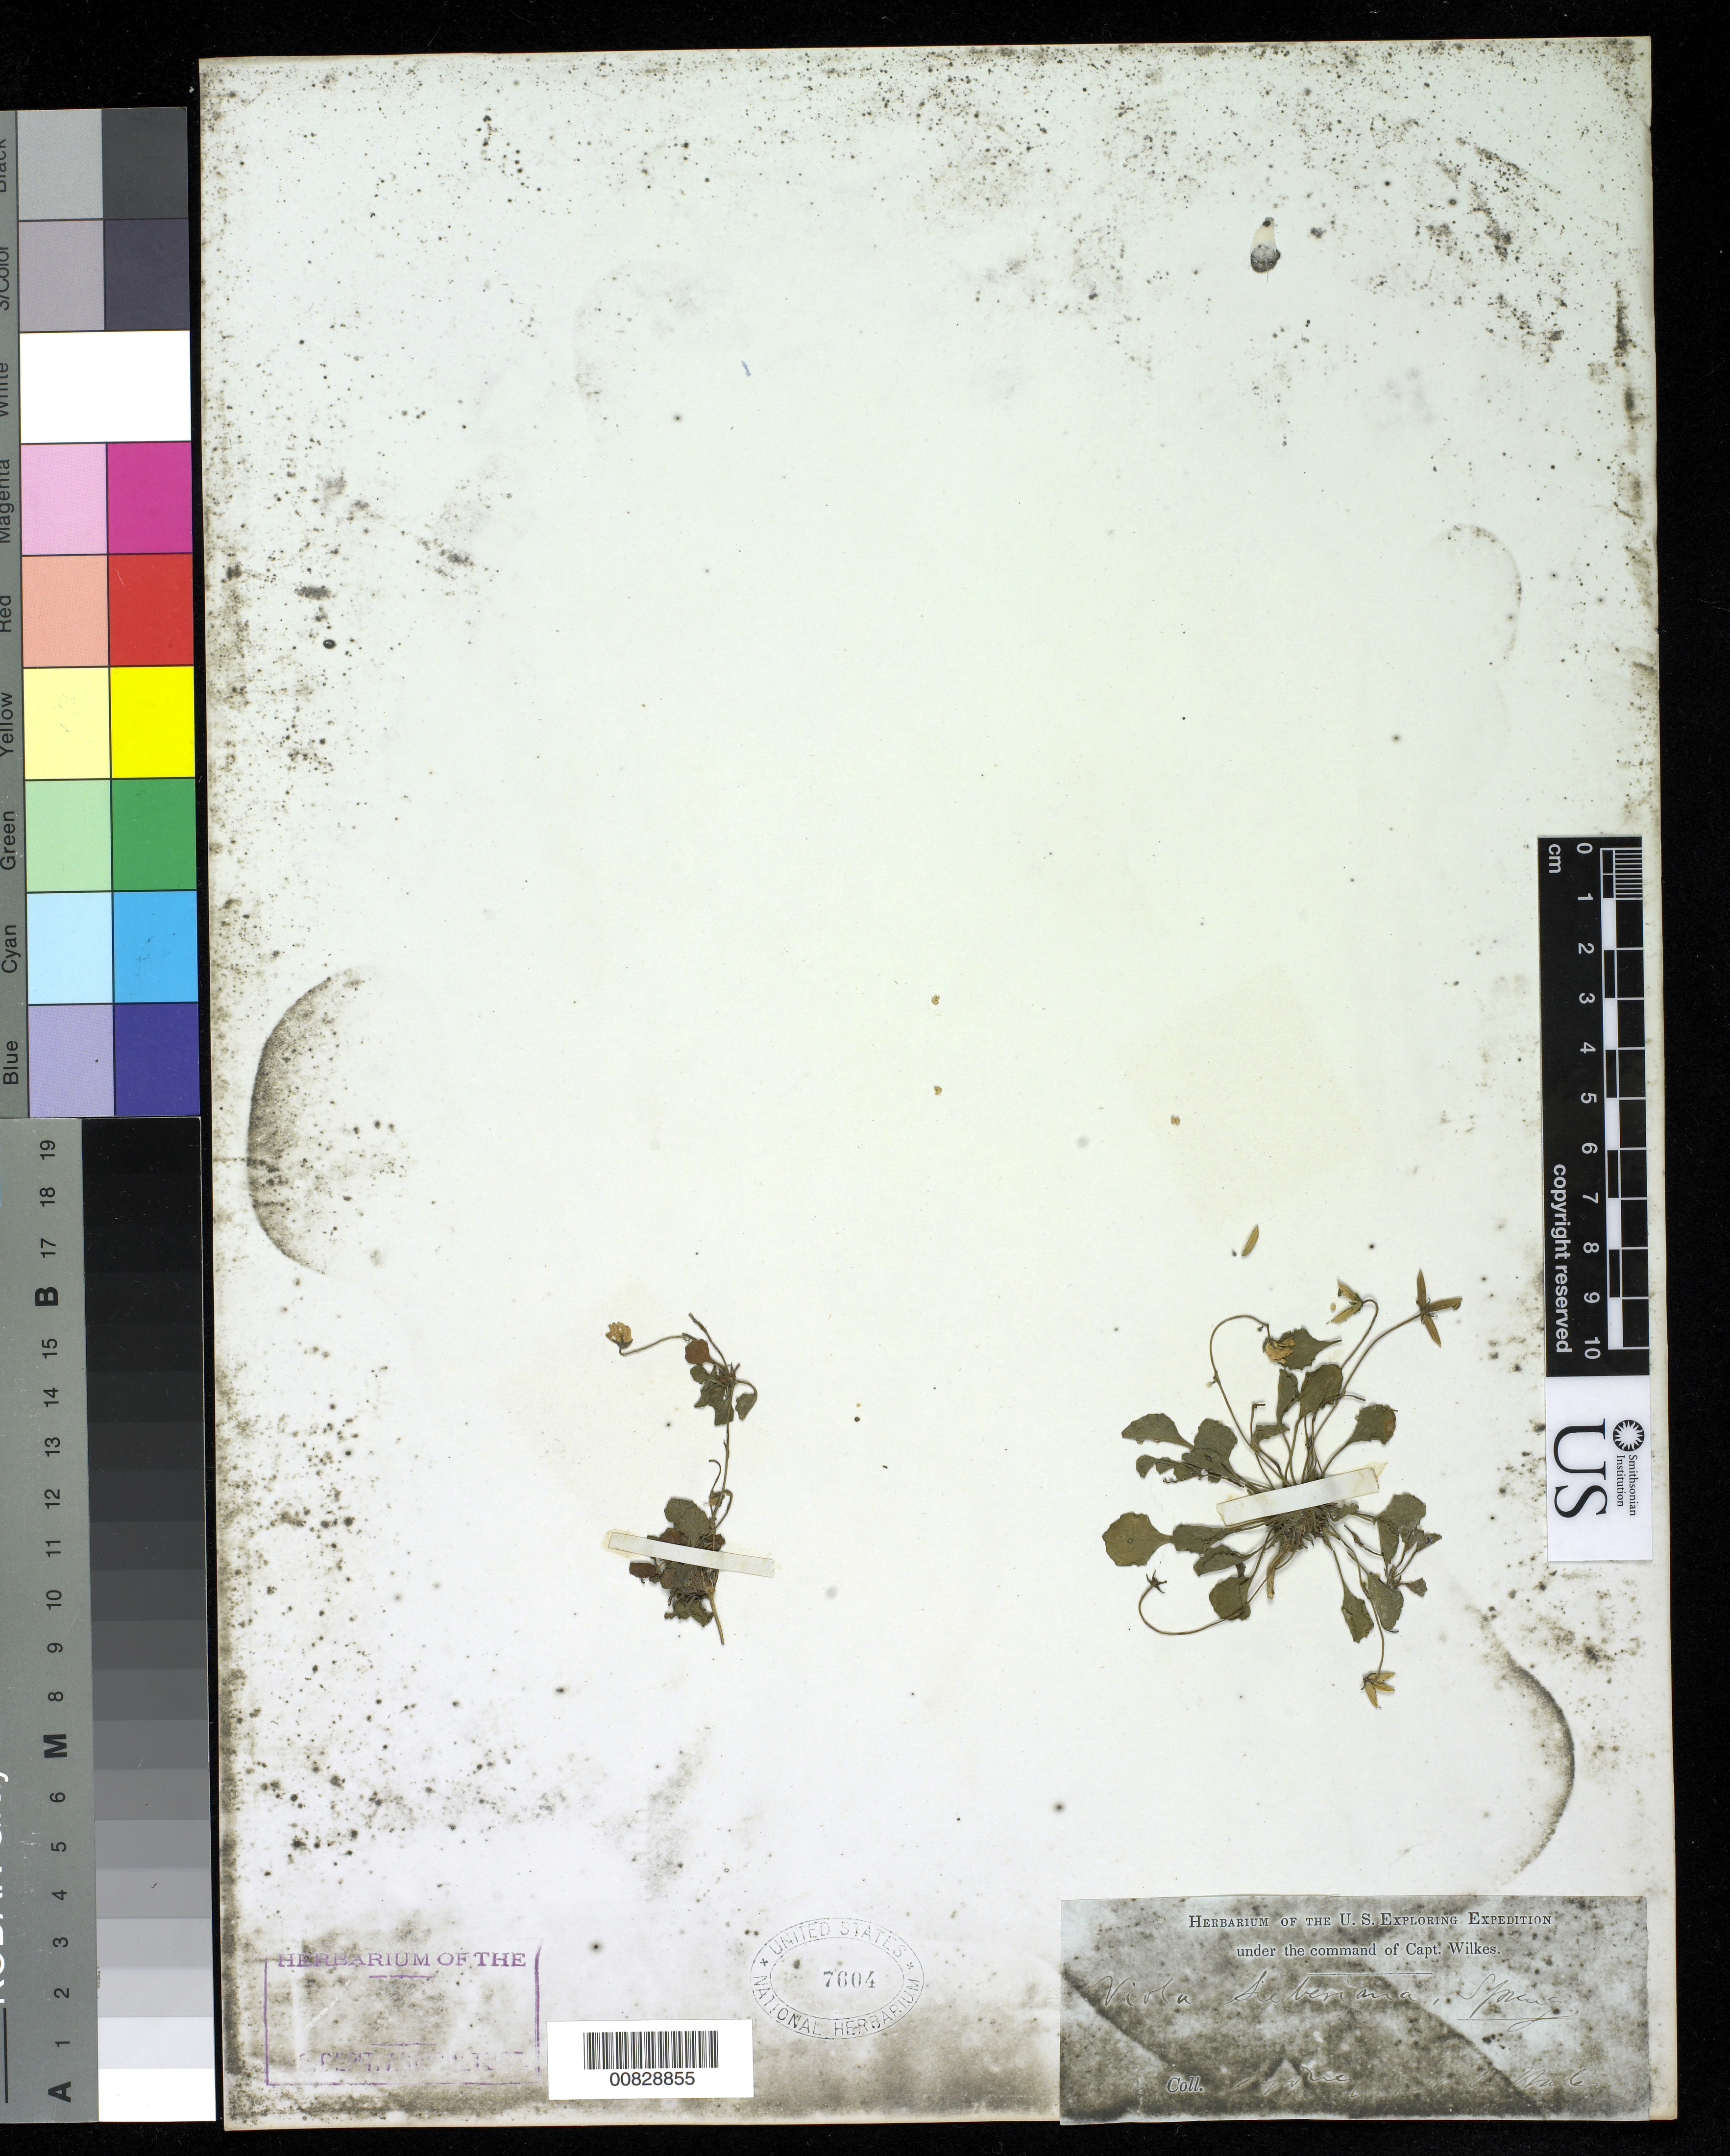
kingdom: Plantae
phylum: Tracheophyta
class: Magnoliopsida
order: Malpighiales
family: Violaceae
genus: Viola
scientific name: Viola sieberiana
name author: Spreng.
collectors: Wilkes Explor. Exped.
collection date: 1838/1842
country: Australia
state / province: New South Wales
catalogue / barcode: US 7604